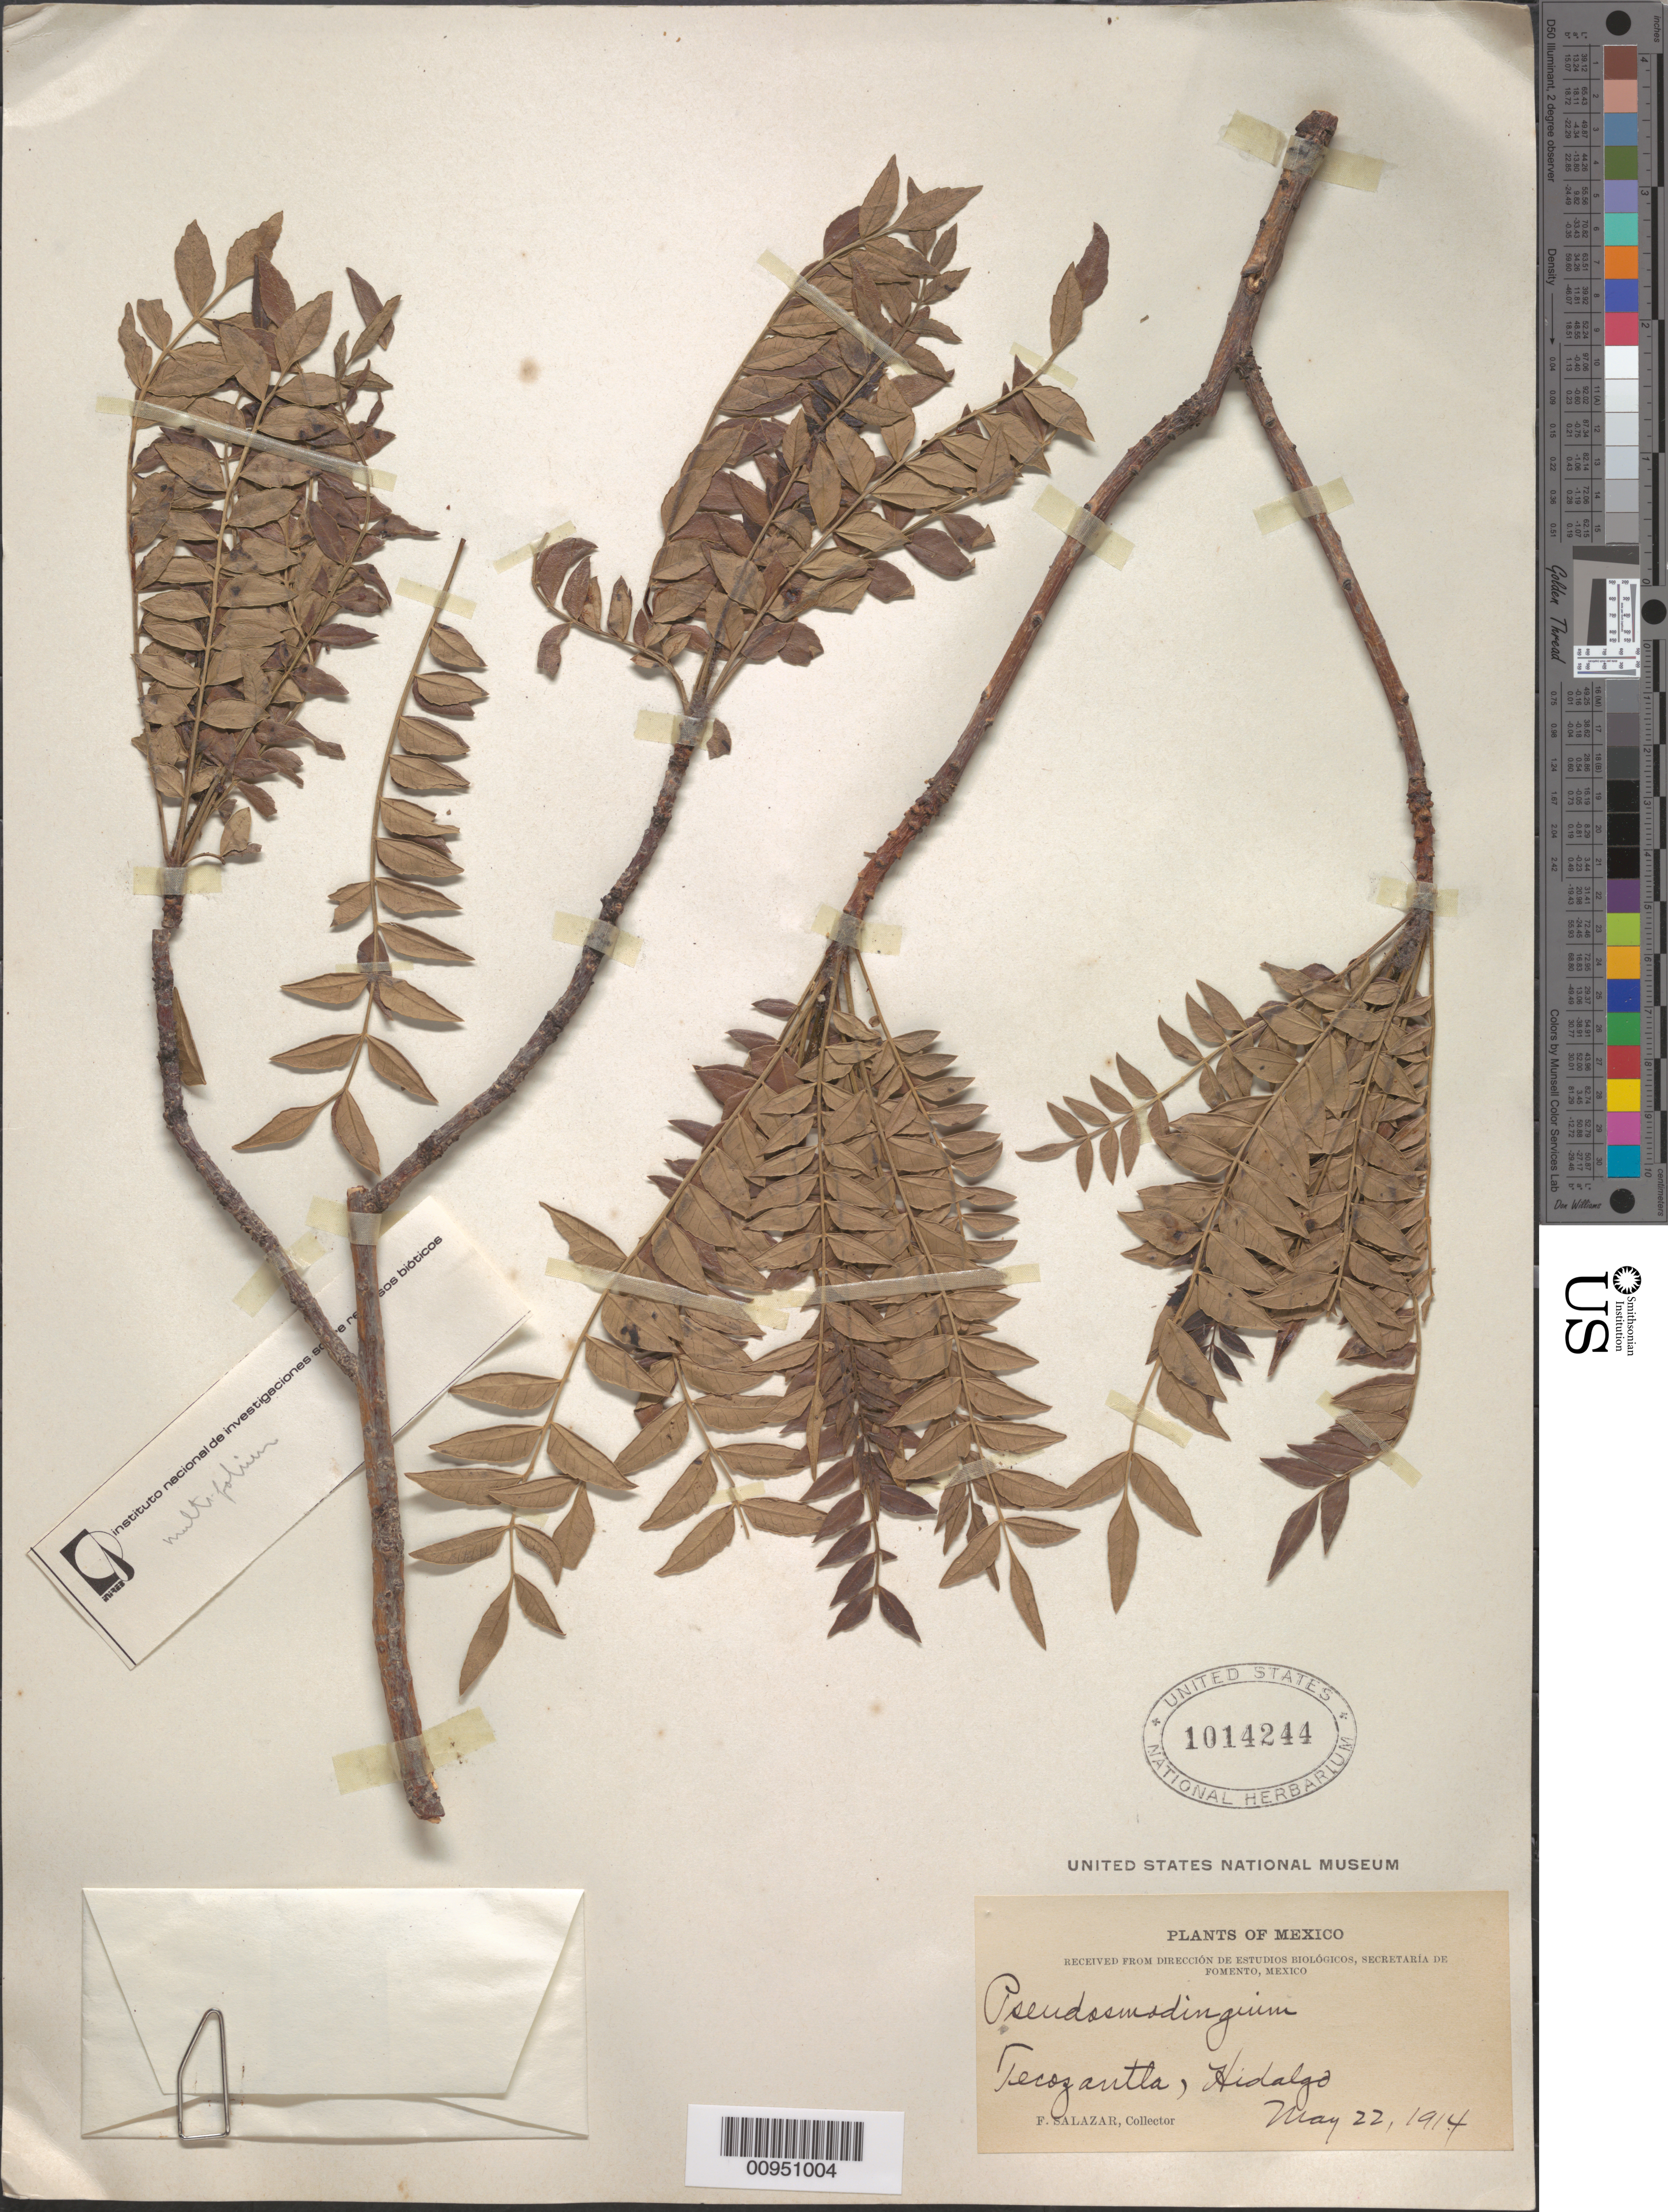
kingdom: Plantae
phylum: Tracheophyta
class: Magnoliopsida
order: Sapindales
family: Anacardiaceae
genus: Pseudosmodingium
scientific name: Pseudosmodingium multifolium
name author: Rose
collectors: F. Salazar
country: Mexico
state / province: Hidalgo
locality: Tecozantla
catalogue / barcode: US 1014244